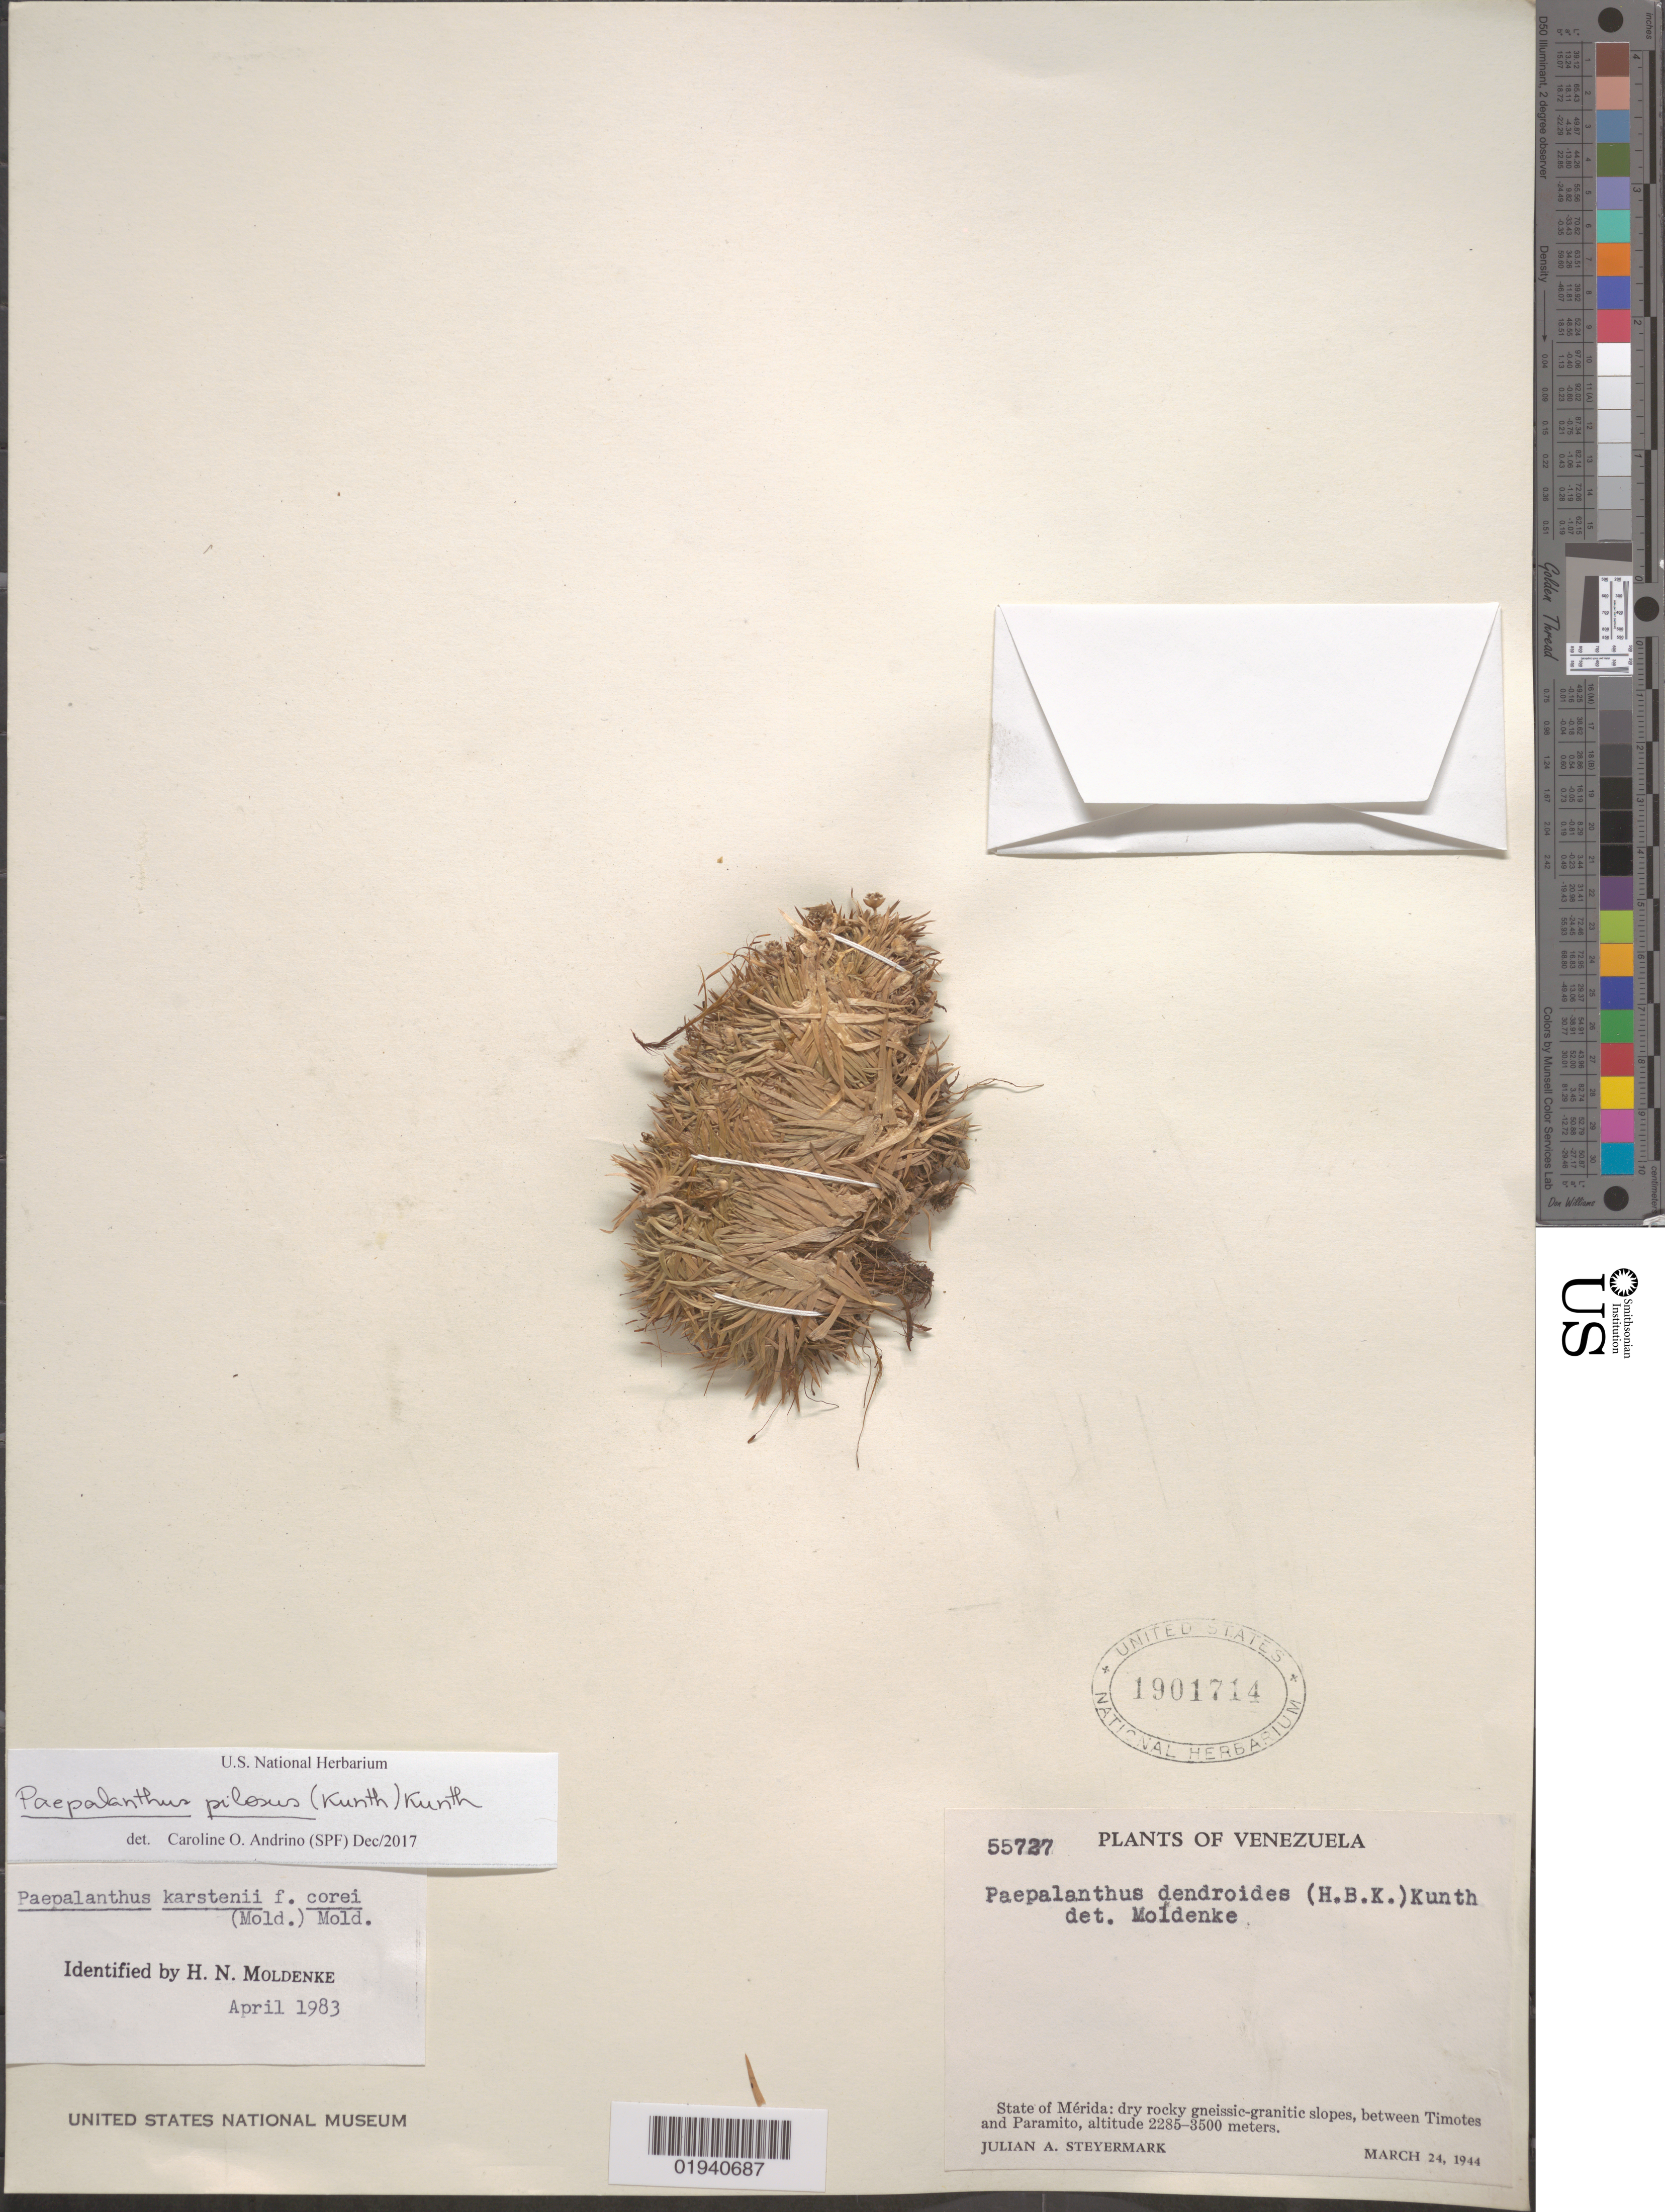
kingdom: Plantae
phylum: Tracheophyta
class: Liliopsida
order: Poales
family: Eriocaulaceae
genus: Paepalanthus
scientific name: Paepalanthus pilosus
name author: (Kunth) Kunth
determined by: Andrino, C. O.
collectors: J. Steyermark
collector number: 55727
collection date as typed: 24 Mar 1944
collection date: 1944-03-24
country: Venezuela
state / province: Mérida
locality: Between Timotes and Paramito.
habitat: Dry rocky gneissic-granitic slopes.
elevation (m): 2285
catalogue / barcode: US 1901714